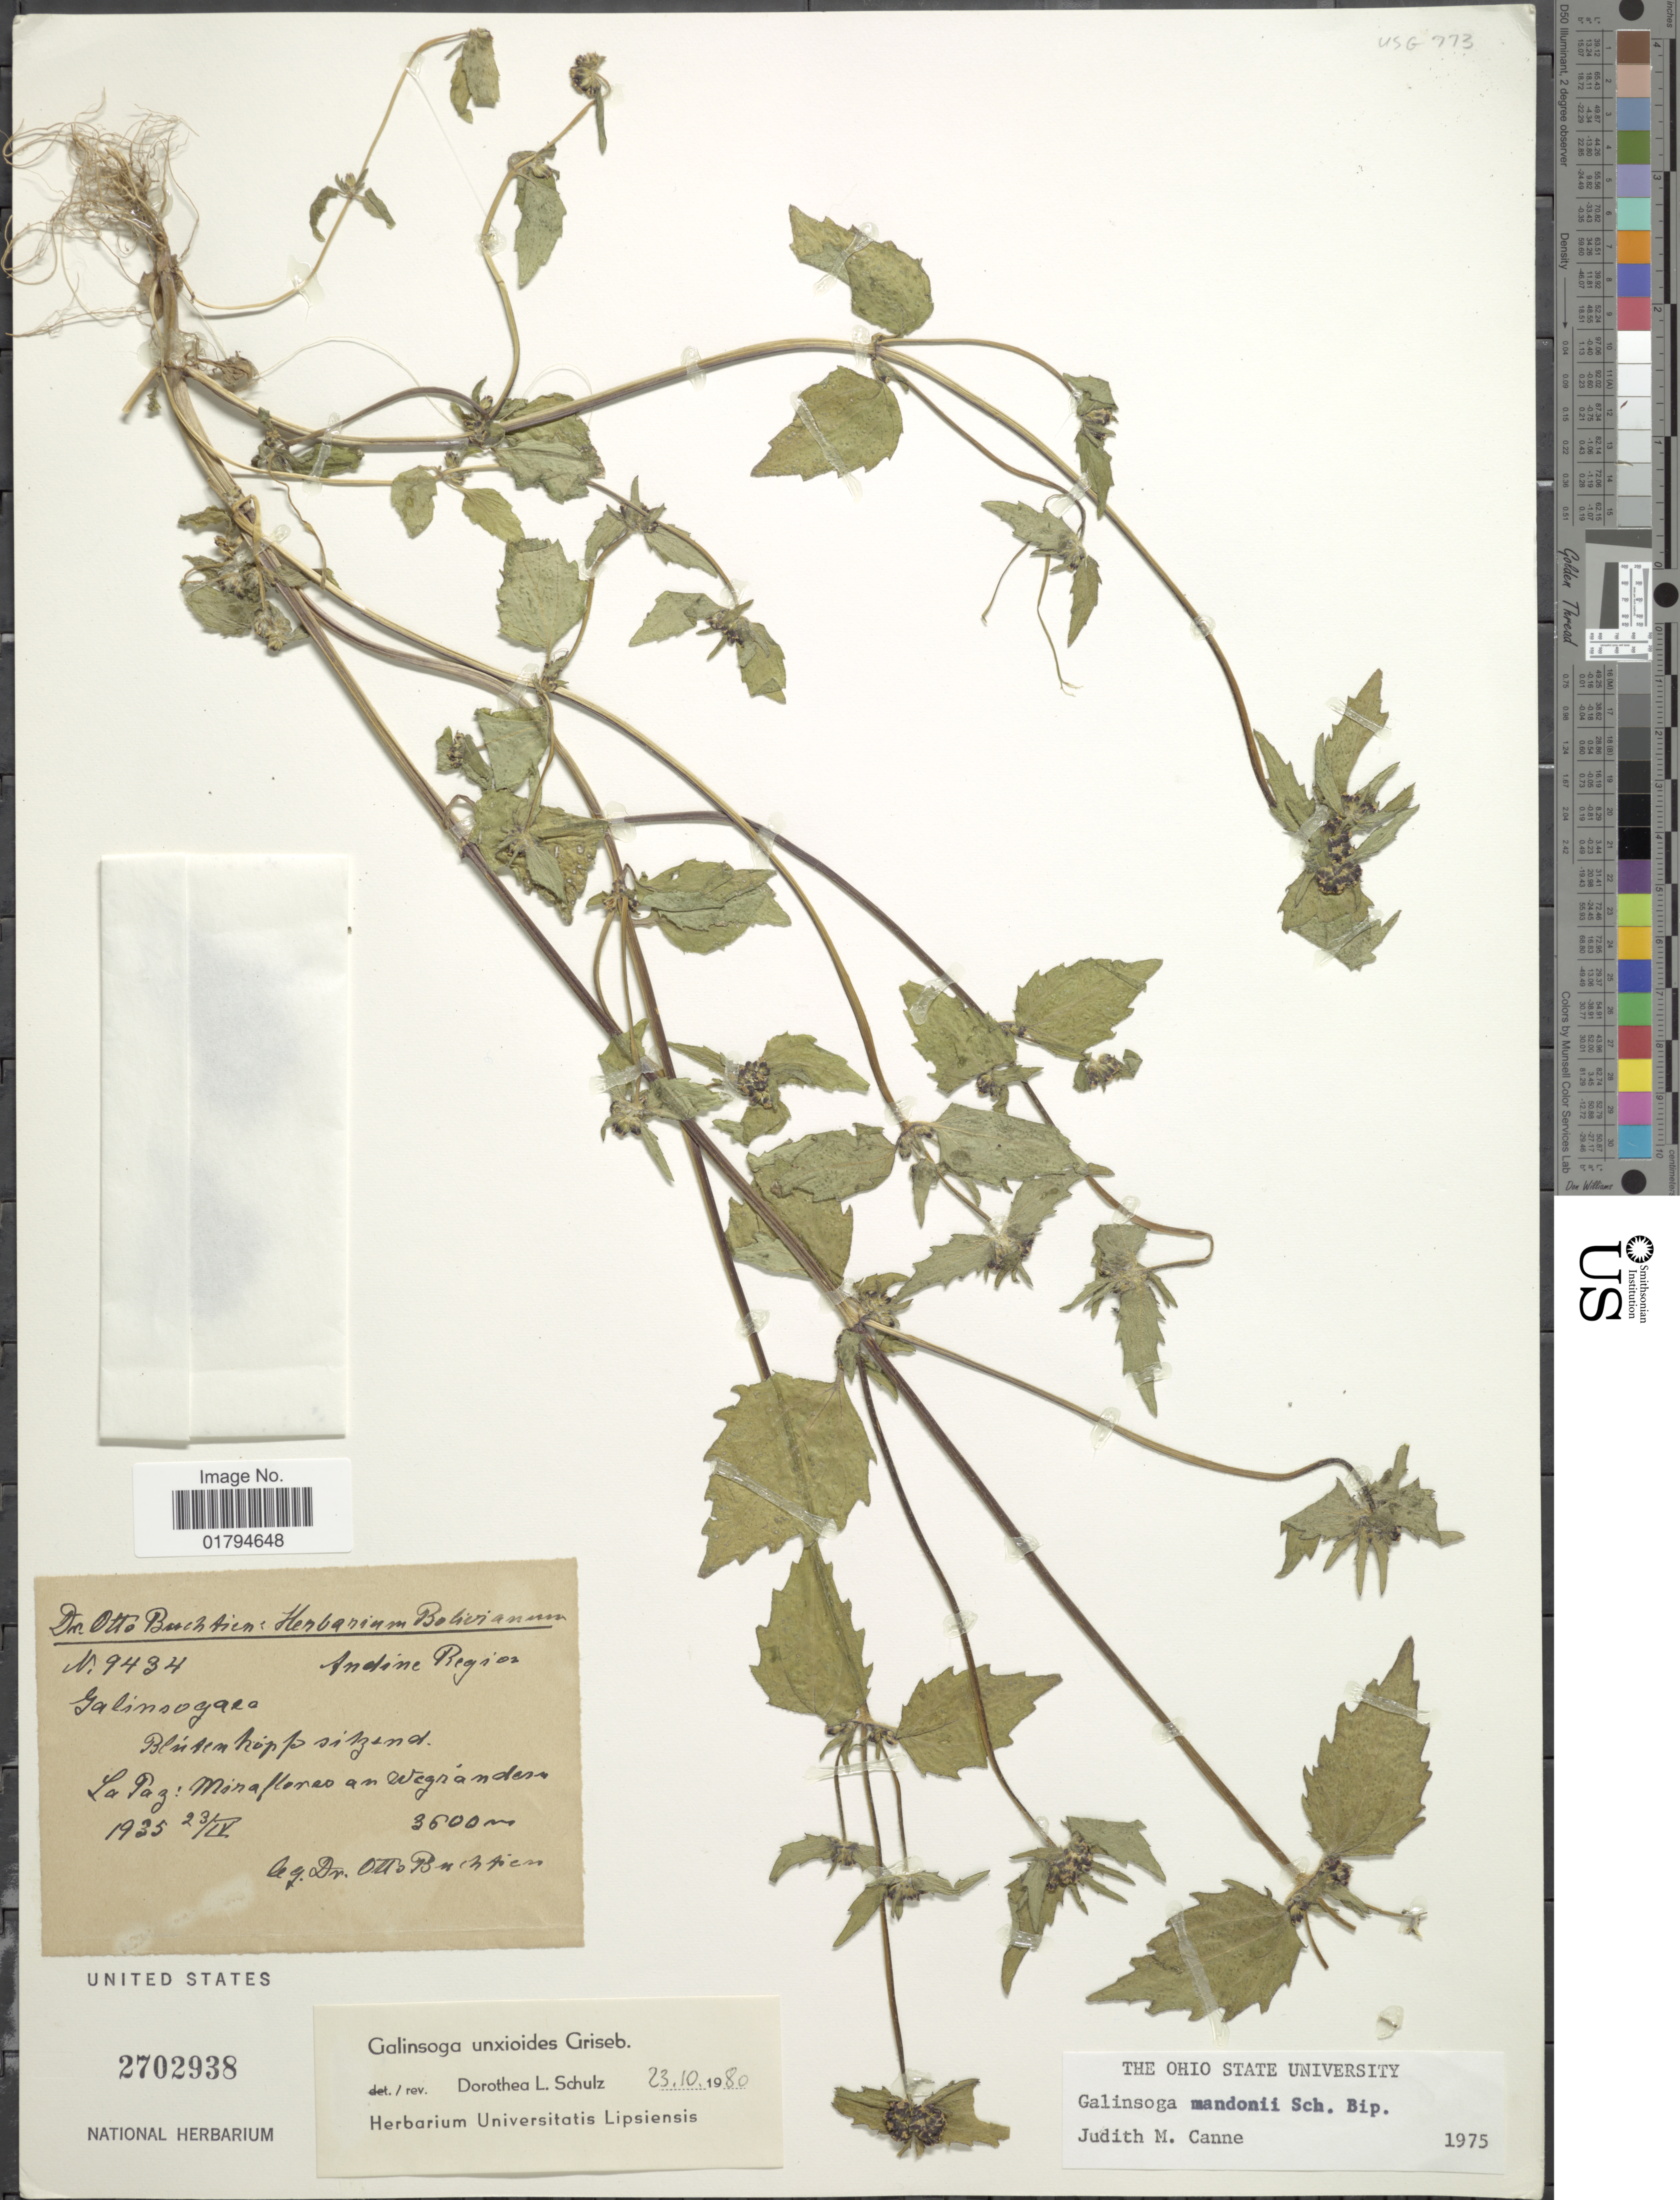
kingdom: Plantae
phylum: Tracheophyta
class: Magnoliopsida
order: Asterales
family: Asteraceae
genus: Galinsoga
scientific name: Galinsoga unxioides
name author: Griseb.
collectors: O. Buchtien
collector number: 9434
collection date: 1935-04-23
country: Bolivia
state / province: La Paz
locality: Andine Region, Miraflores am Wegranden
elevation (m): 3600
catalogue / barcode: US 2702938